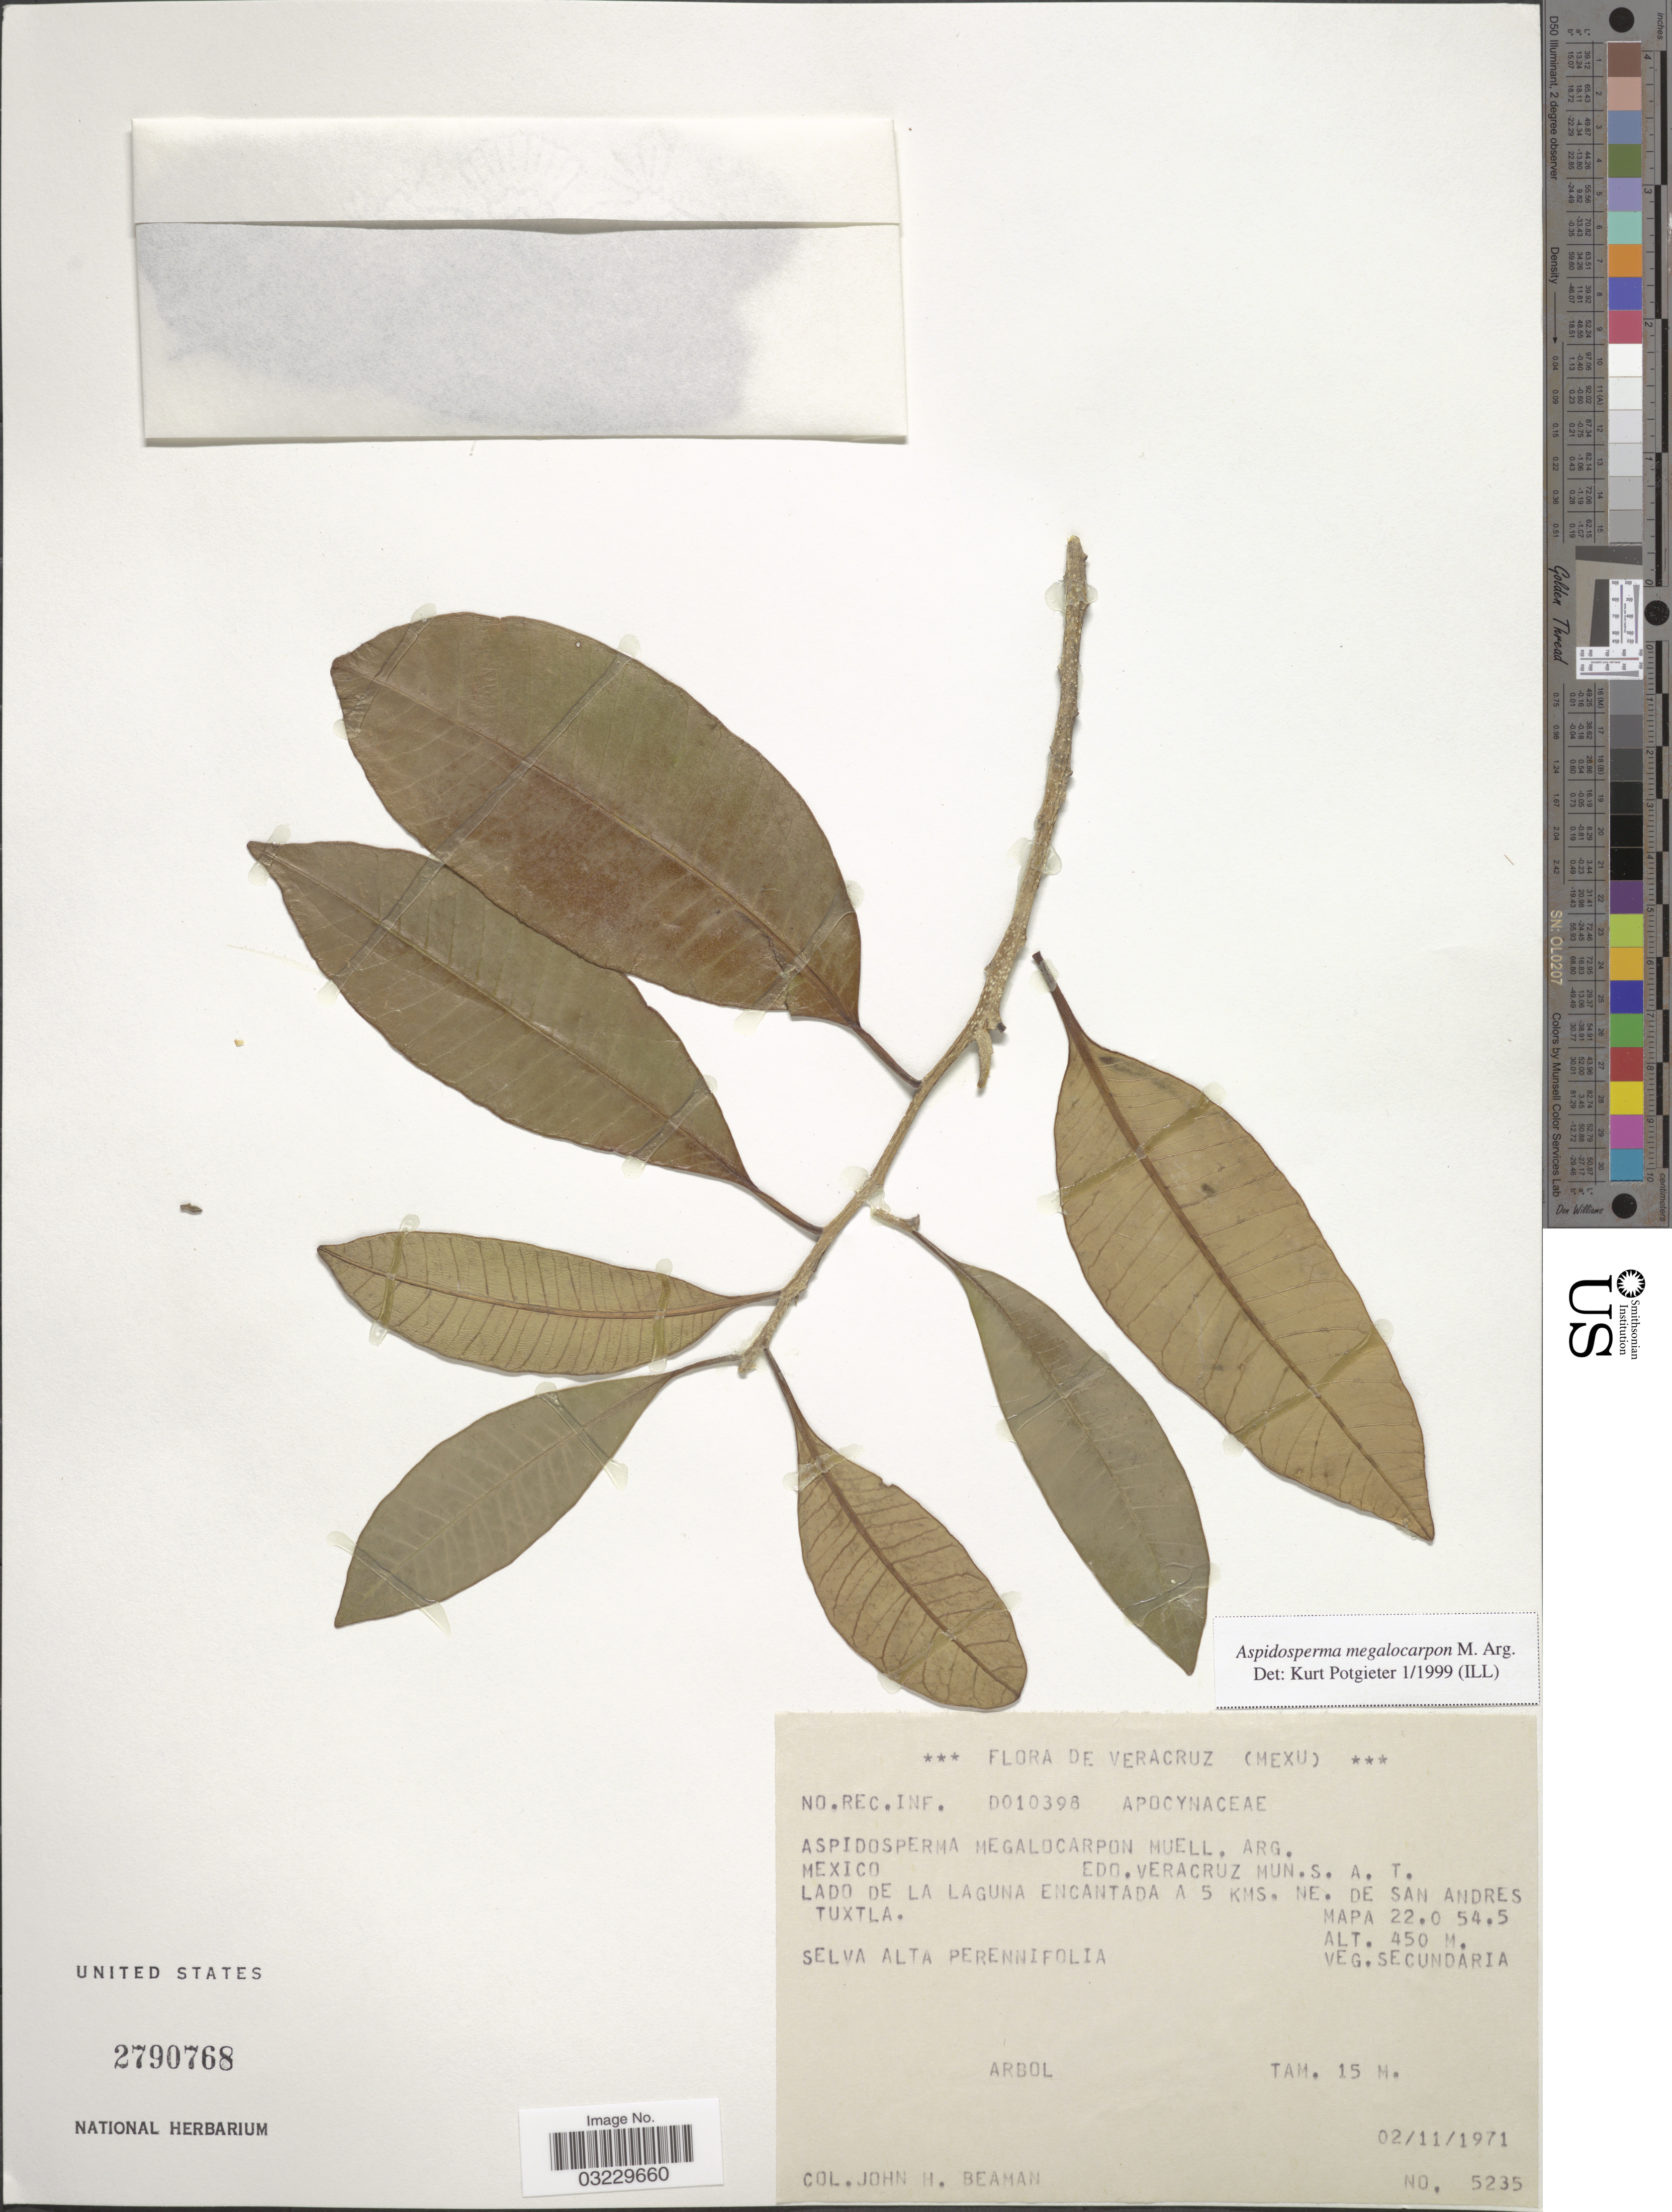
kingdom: Plantae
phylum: Tracheophyta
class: Magnoliopsida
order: Gentianales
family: Apocynaceae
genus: Aspidosperma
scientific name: Aspidosperma megalocarpon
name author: Müll. Arg.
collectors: J. H. Beaman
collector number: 5235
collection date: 1971-11-02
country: Mexico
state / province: Veracruz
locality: Veracruz. Mun. S.A.T. Lado de la laguna Encantada a 5 Kms. NE. de San Andres. Mapa 22.0 54.5.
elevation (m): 450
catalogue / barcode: US 2790768